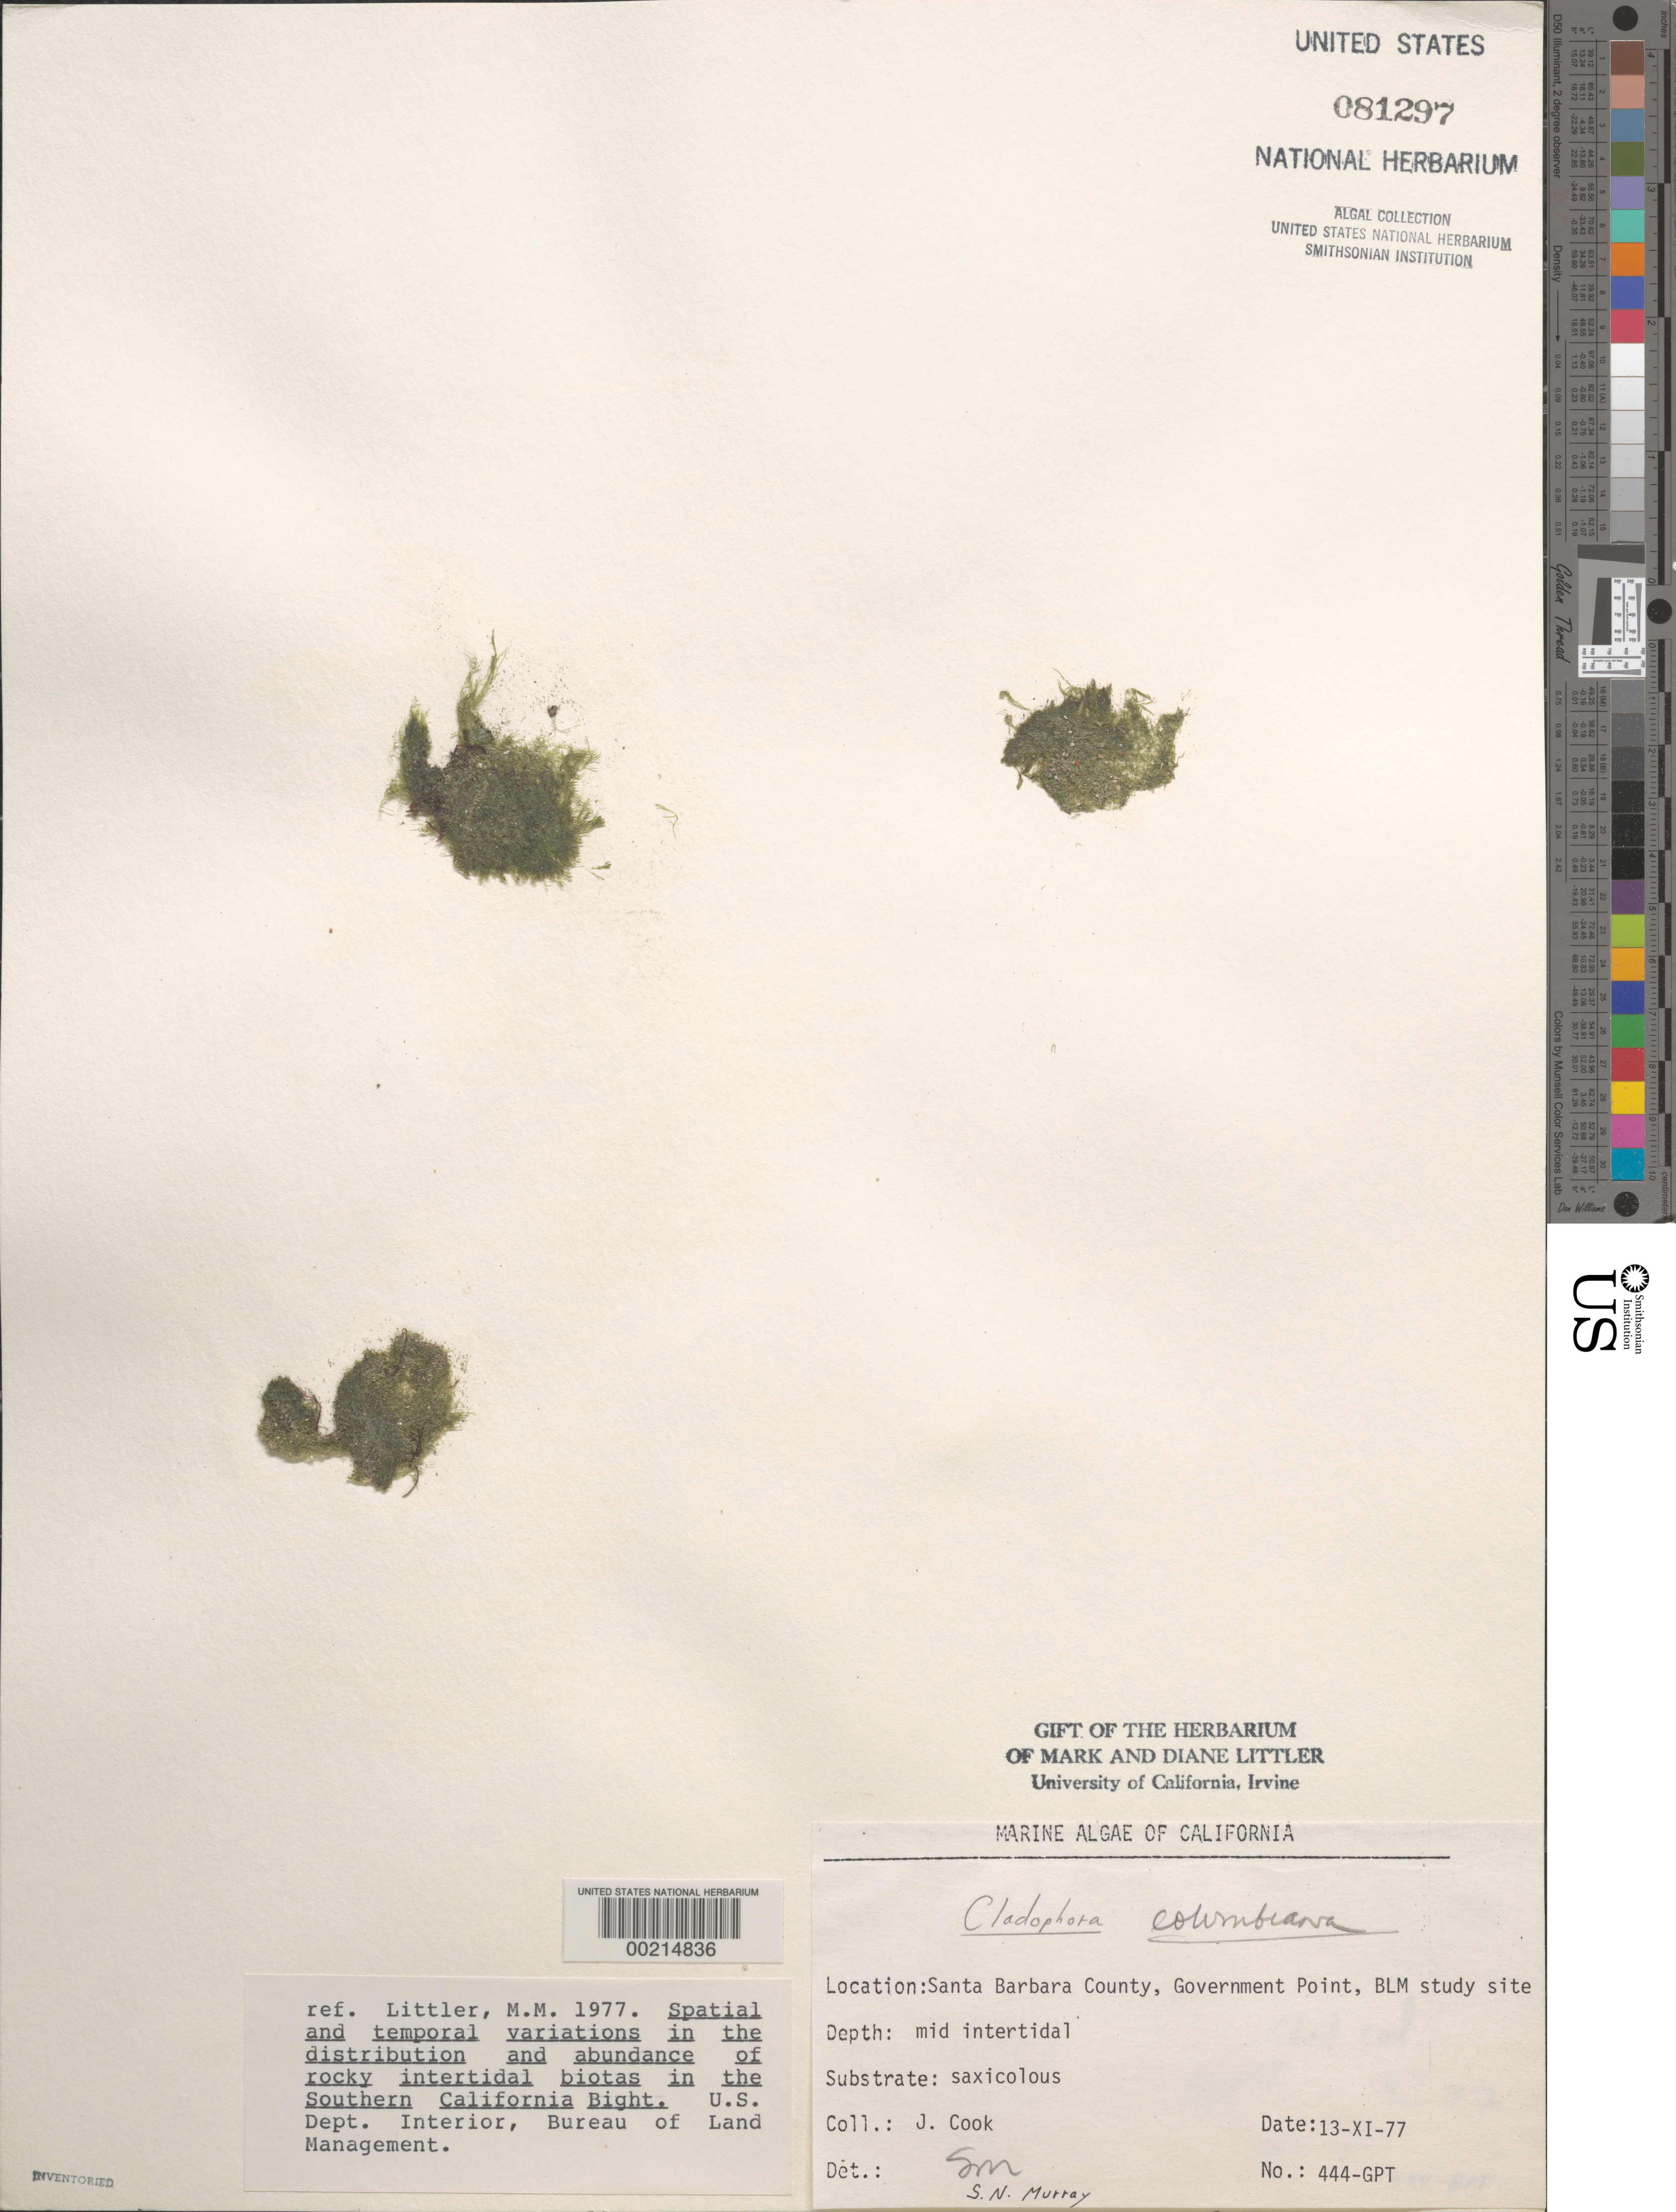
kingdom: Plantae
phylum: Chlorophyta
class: Ulvophyceae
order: Cladophorales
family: Cladophoraceae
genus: Cladophora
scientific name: Cladophora columbiana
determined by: Murray, S. N.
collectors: J. Cook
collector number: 444-GPT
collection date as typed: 13 Nov 1977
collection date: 1977-11-13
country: United States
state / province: California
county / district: Santa Barbara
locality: Government Point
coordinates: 34 26'31"N, 120 24'06"W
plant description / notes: BLM-SOCALBIGHT Rocky Intertidal Survey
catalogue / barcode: US 81297